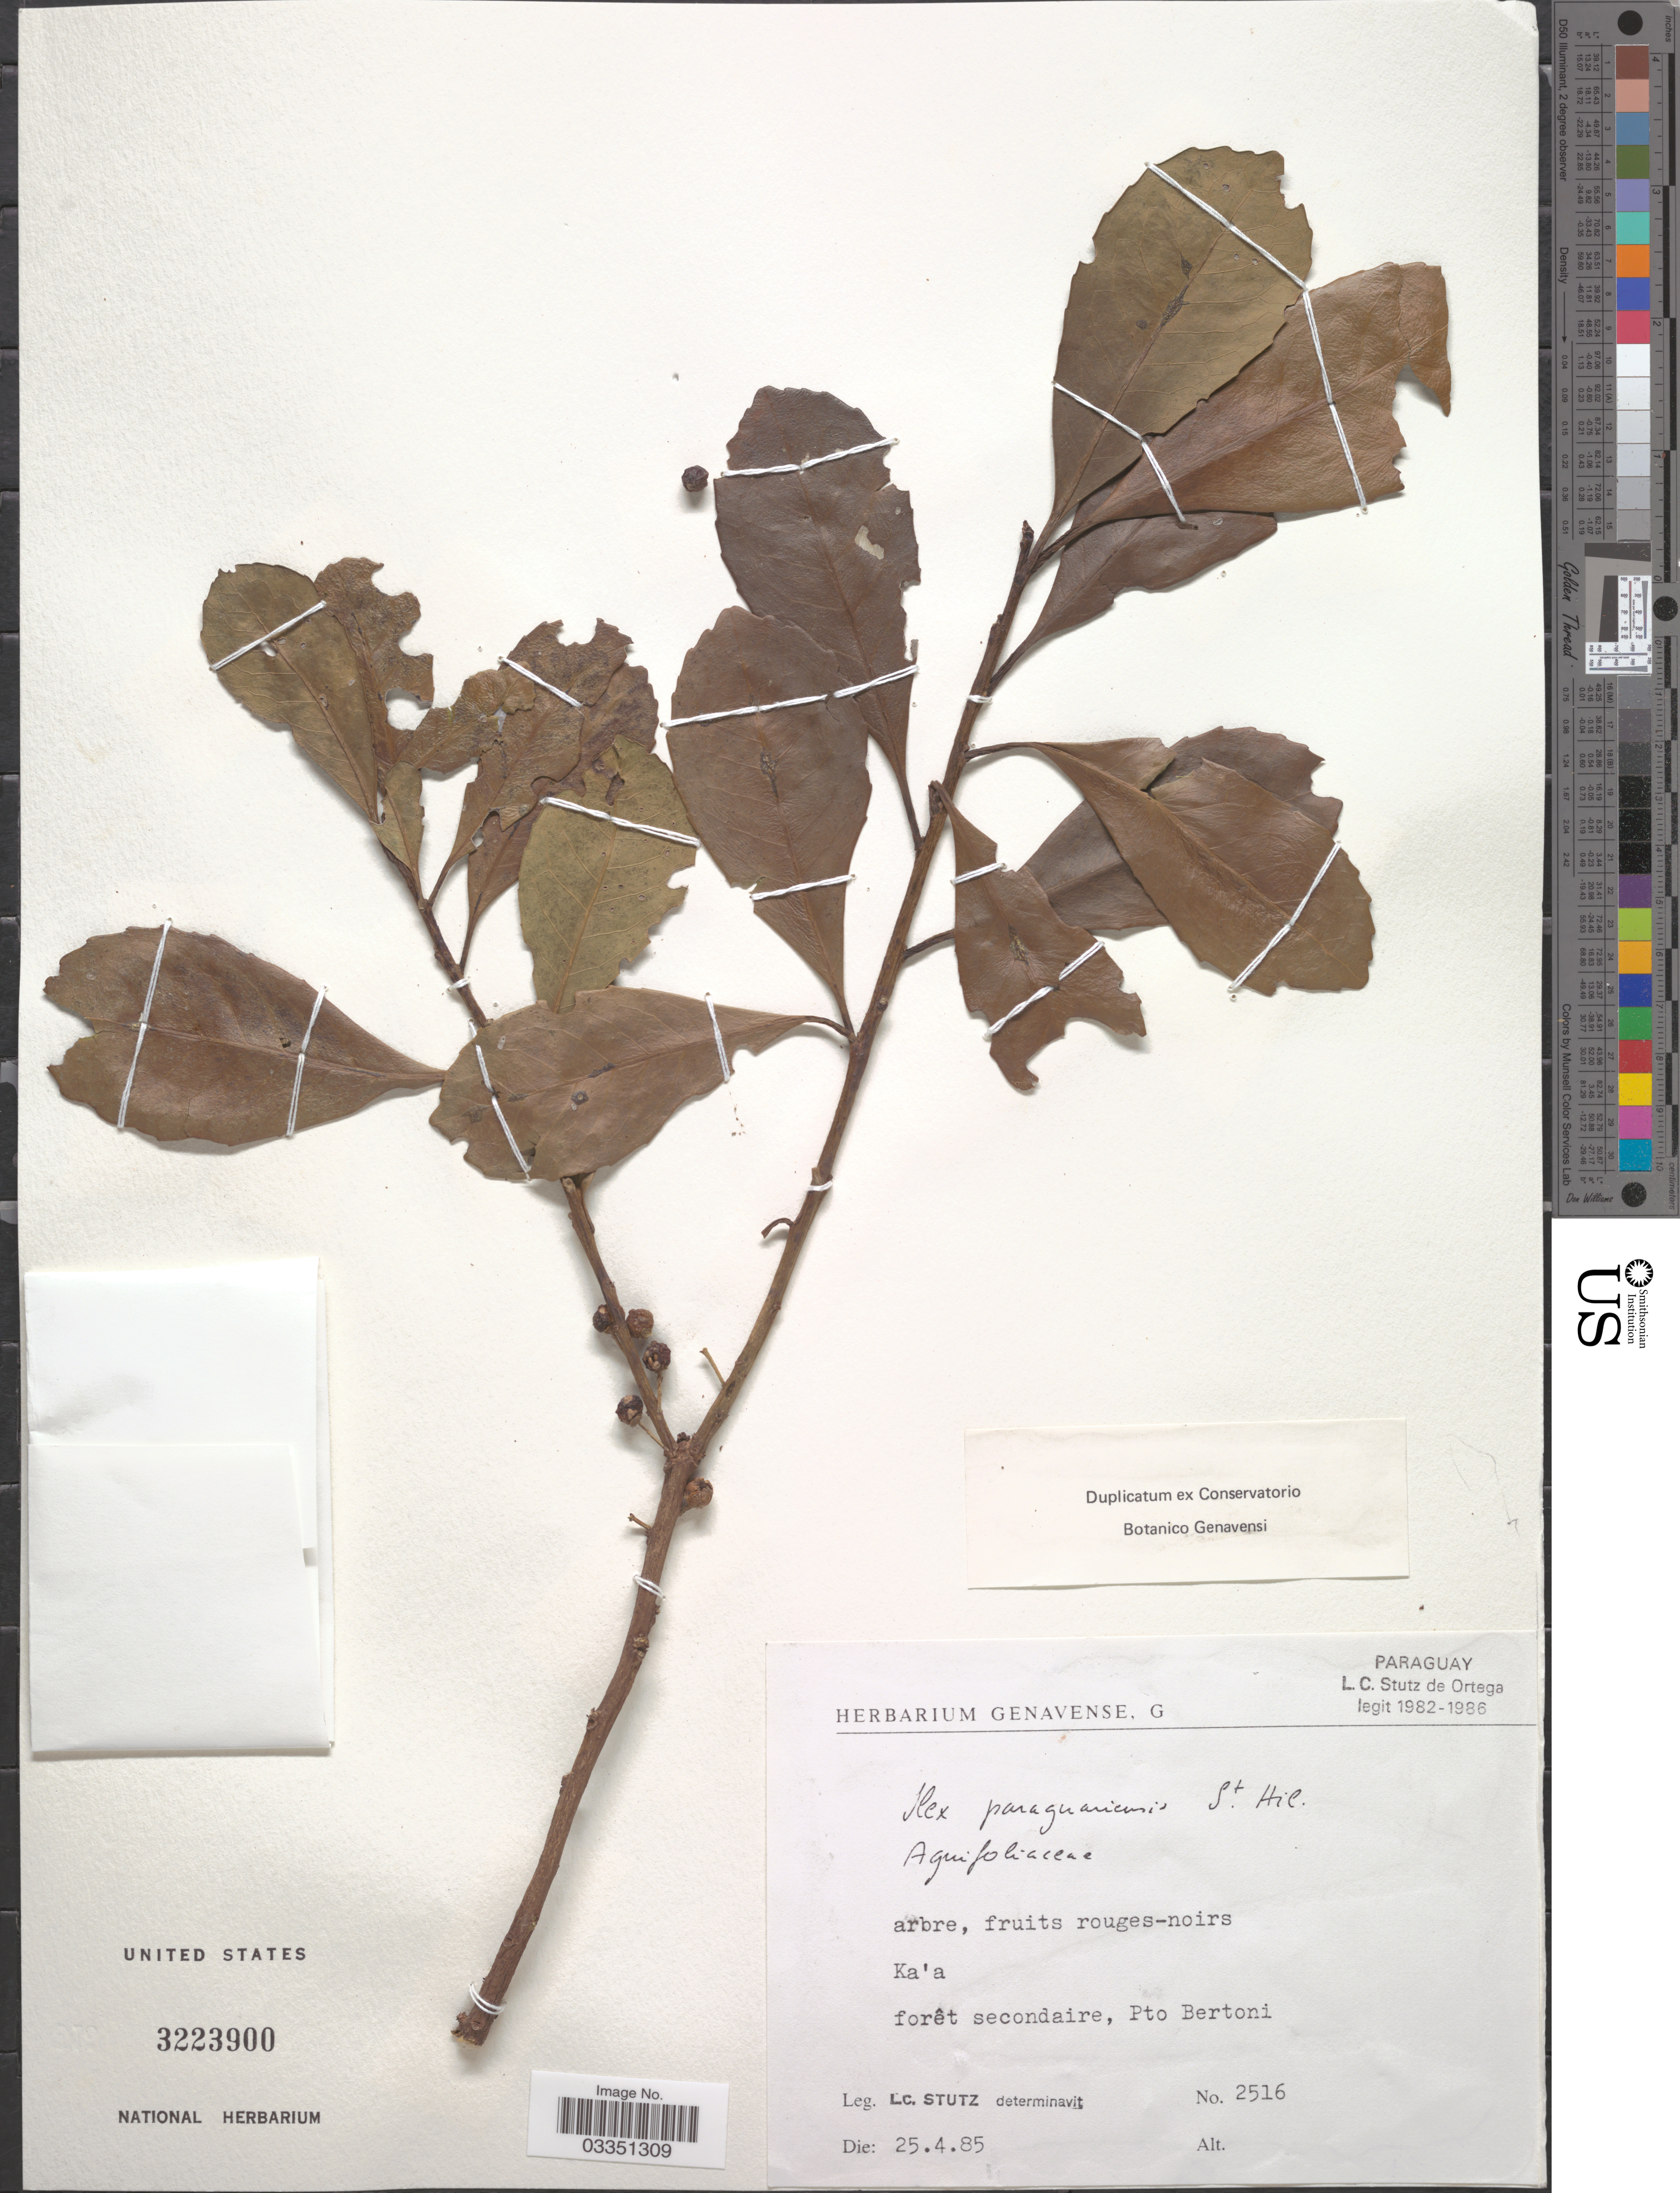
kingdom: Plantae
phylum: Tracheophyta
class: Magnoliopsida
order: Aquifoliales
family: Aquifoliaceae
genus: Ilex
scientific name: Ilex paraguariensis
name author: A. St.-Hil.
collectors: L. C. Stutz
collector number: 2516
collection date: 1985-04-25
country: Paraguay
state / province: Alto Parana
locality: Ka'a, forêt secondaire, Pto Bertoni.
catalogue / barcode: US 3223900